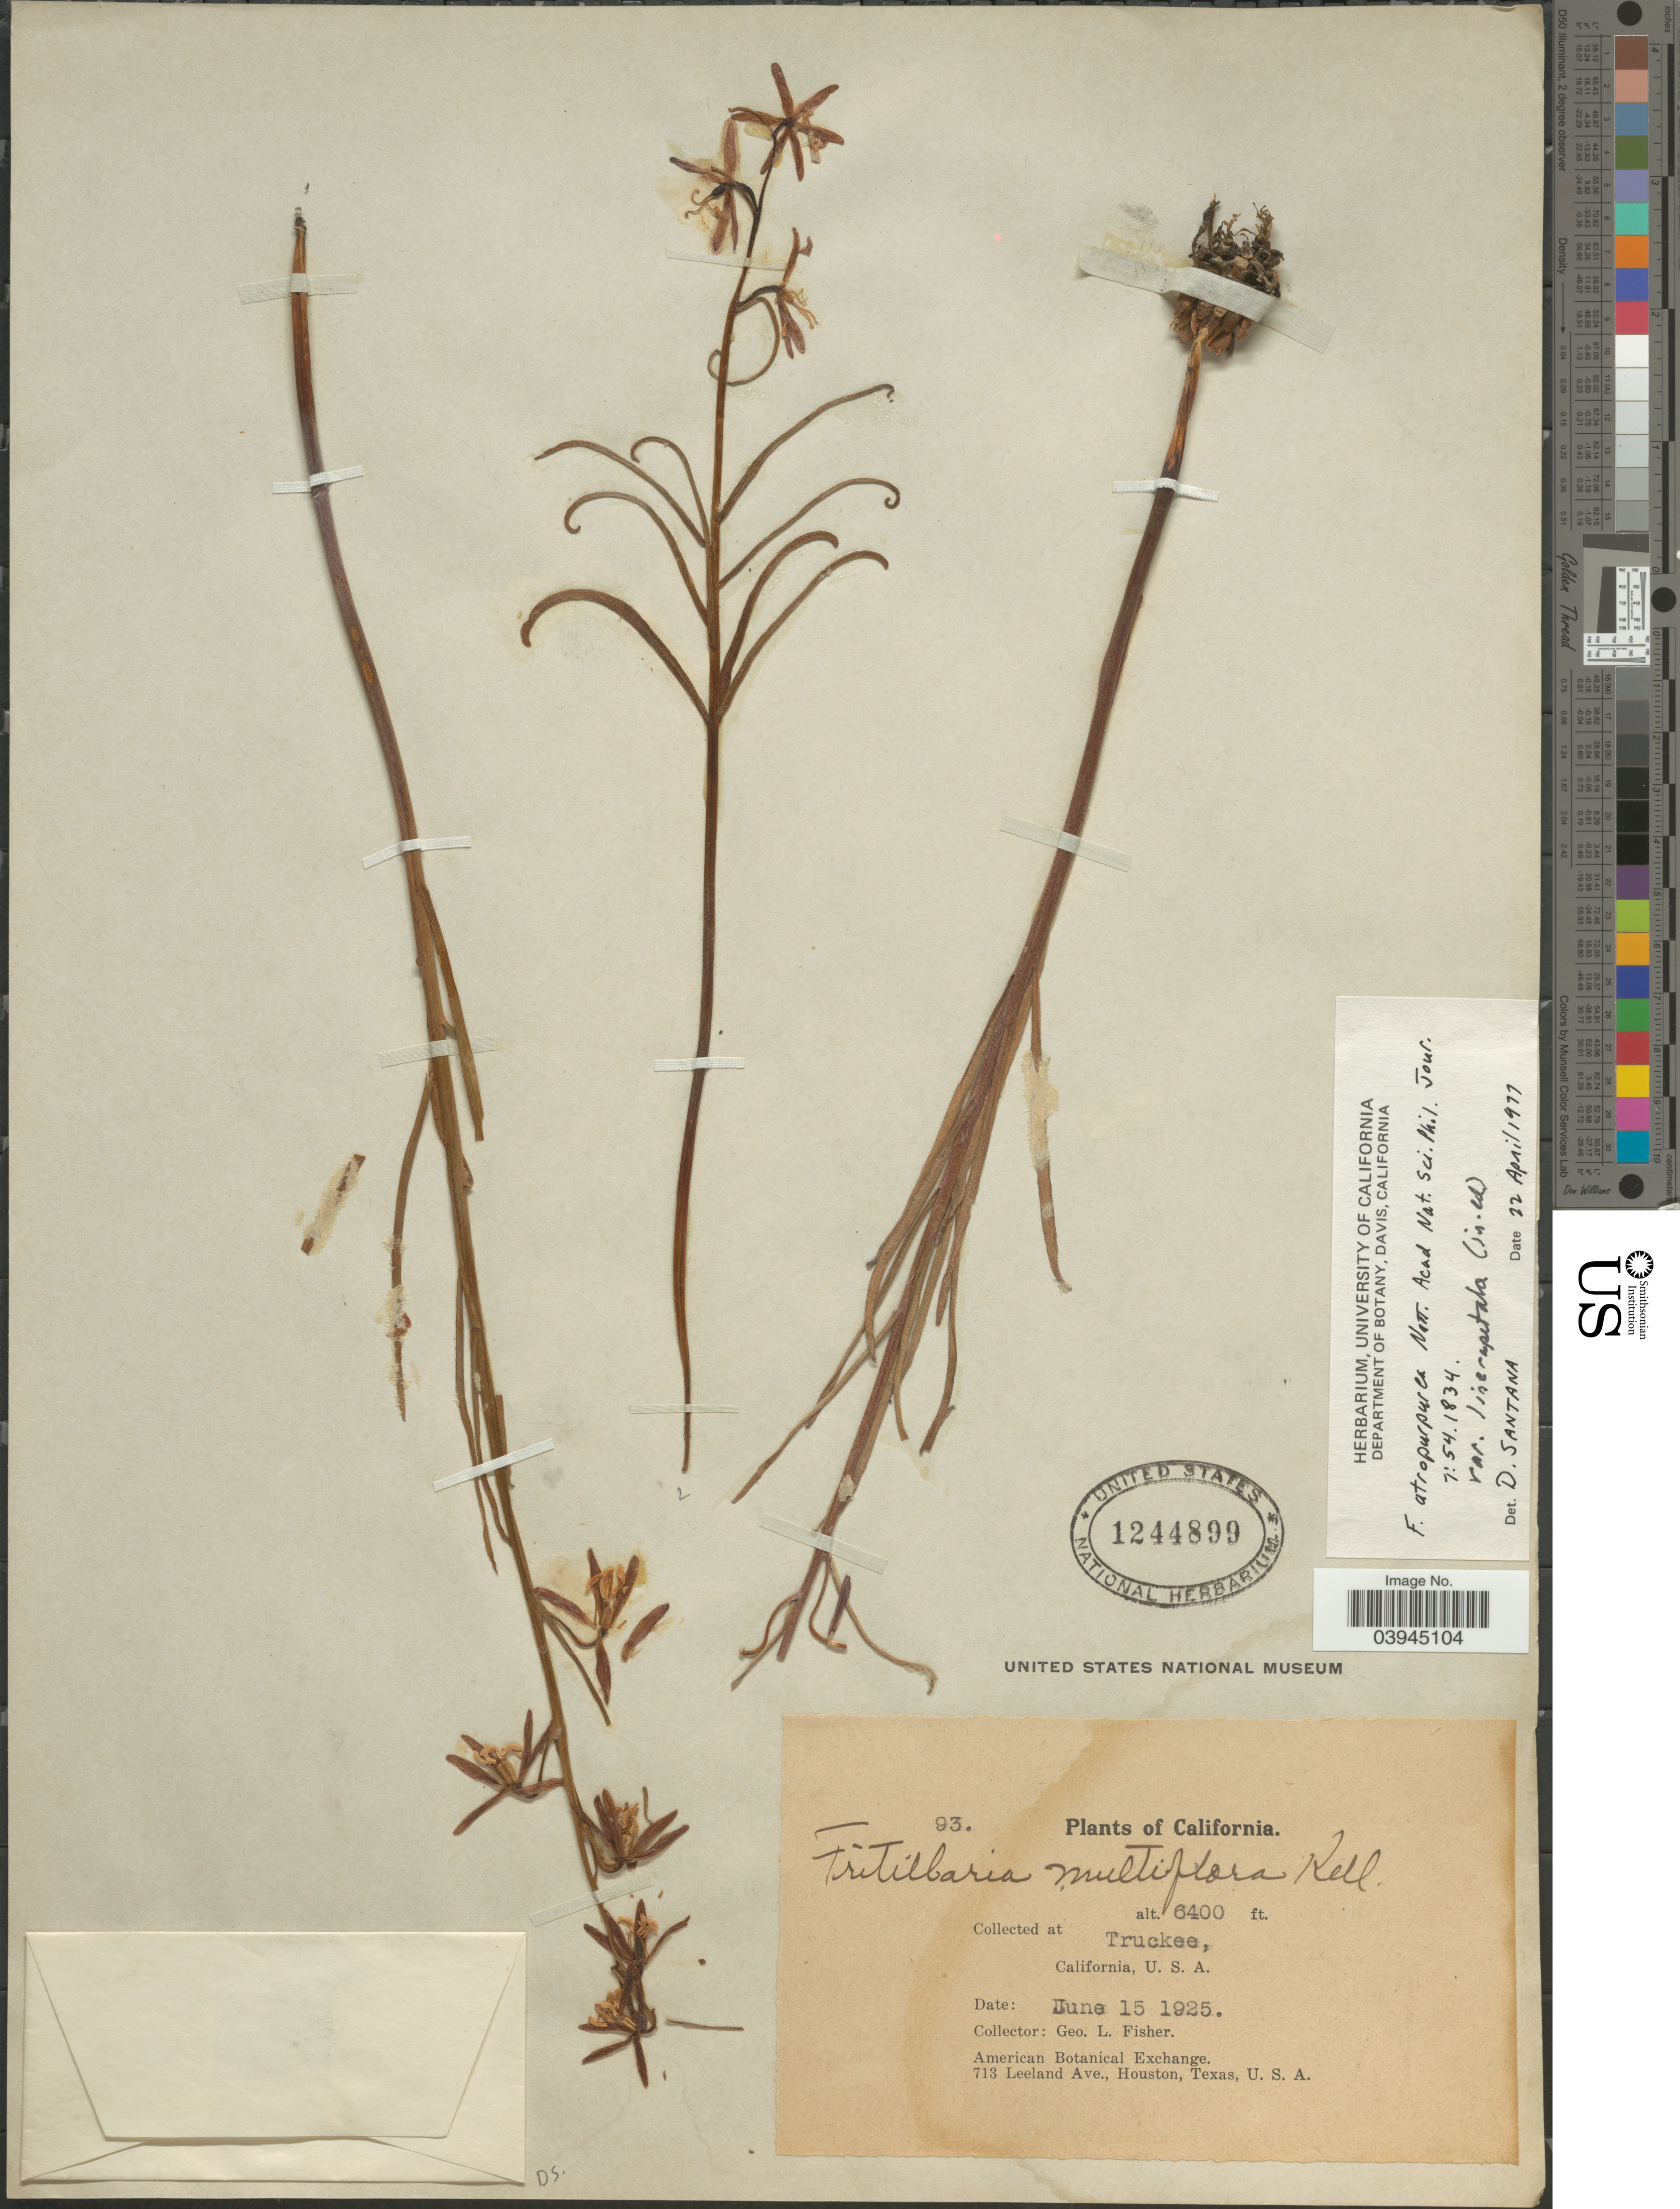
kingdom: Plantae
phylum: Tracheophyta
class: Liliopsida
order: Liliales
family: Liliaceae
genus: Fritillaria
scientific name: Fritillaria atropurpurea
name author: Nutt.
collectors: G. L. Fisher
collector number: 93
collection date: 1925-06-15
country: United States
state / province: California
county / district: Nevada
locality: Truckee.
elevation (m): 1951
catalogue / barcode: US 1244899